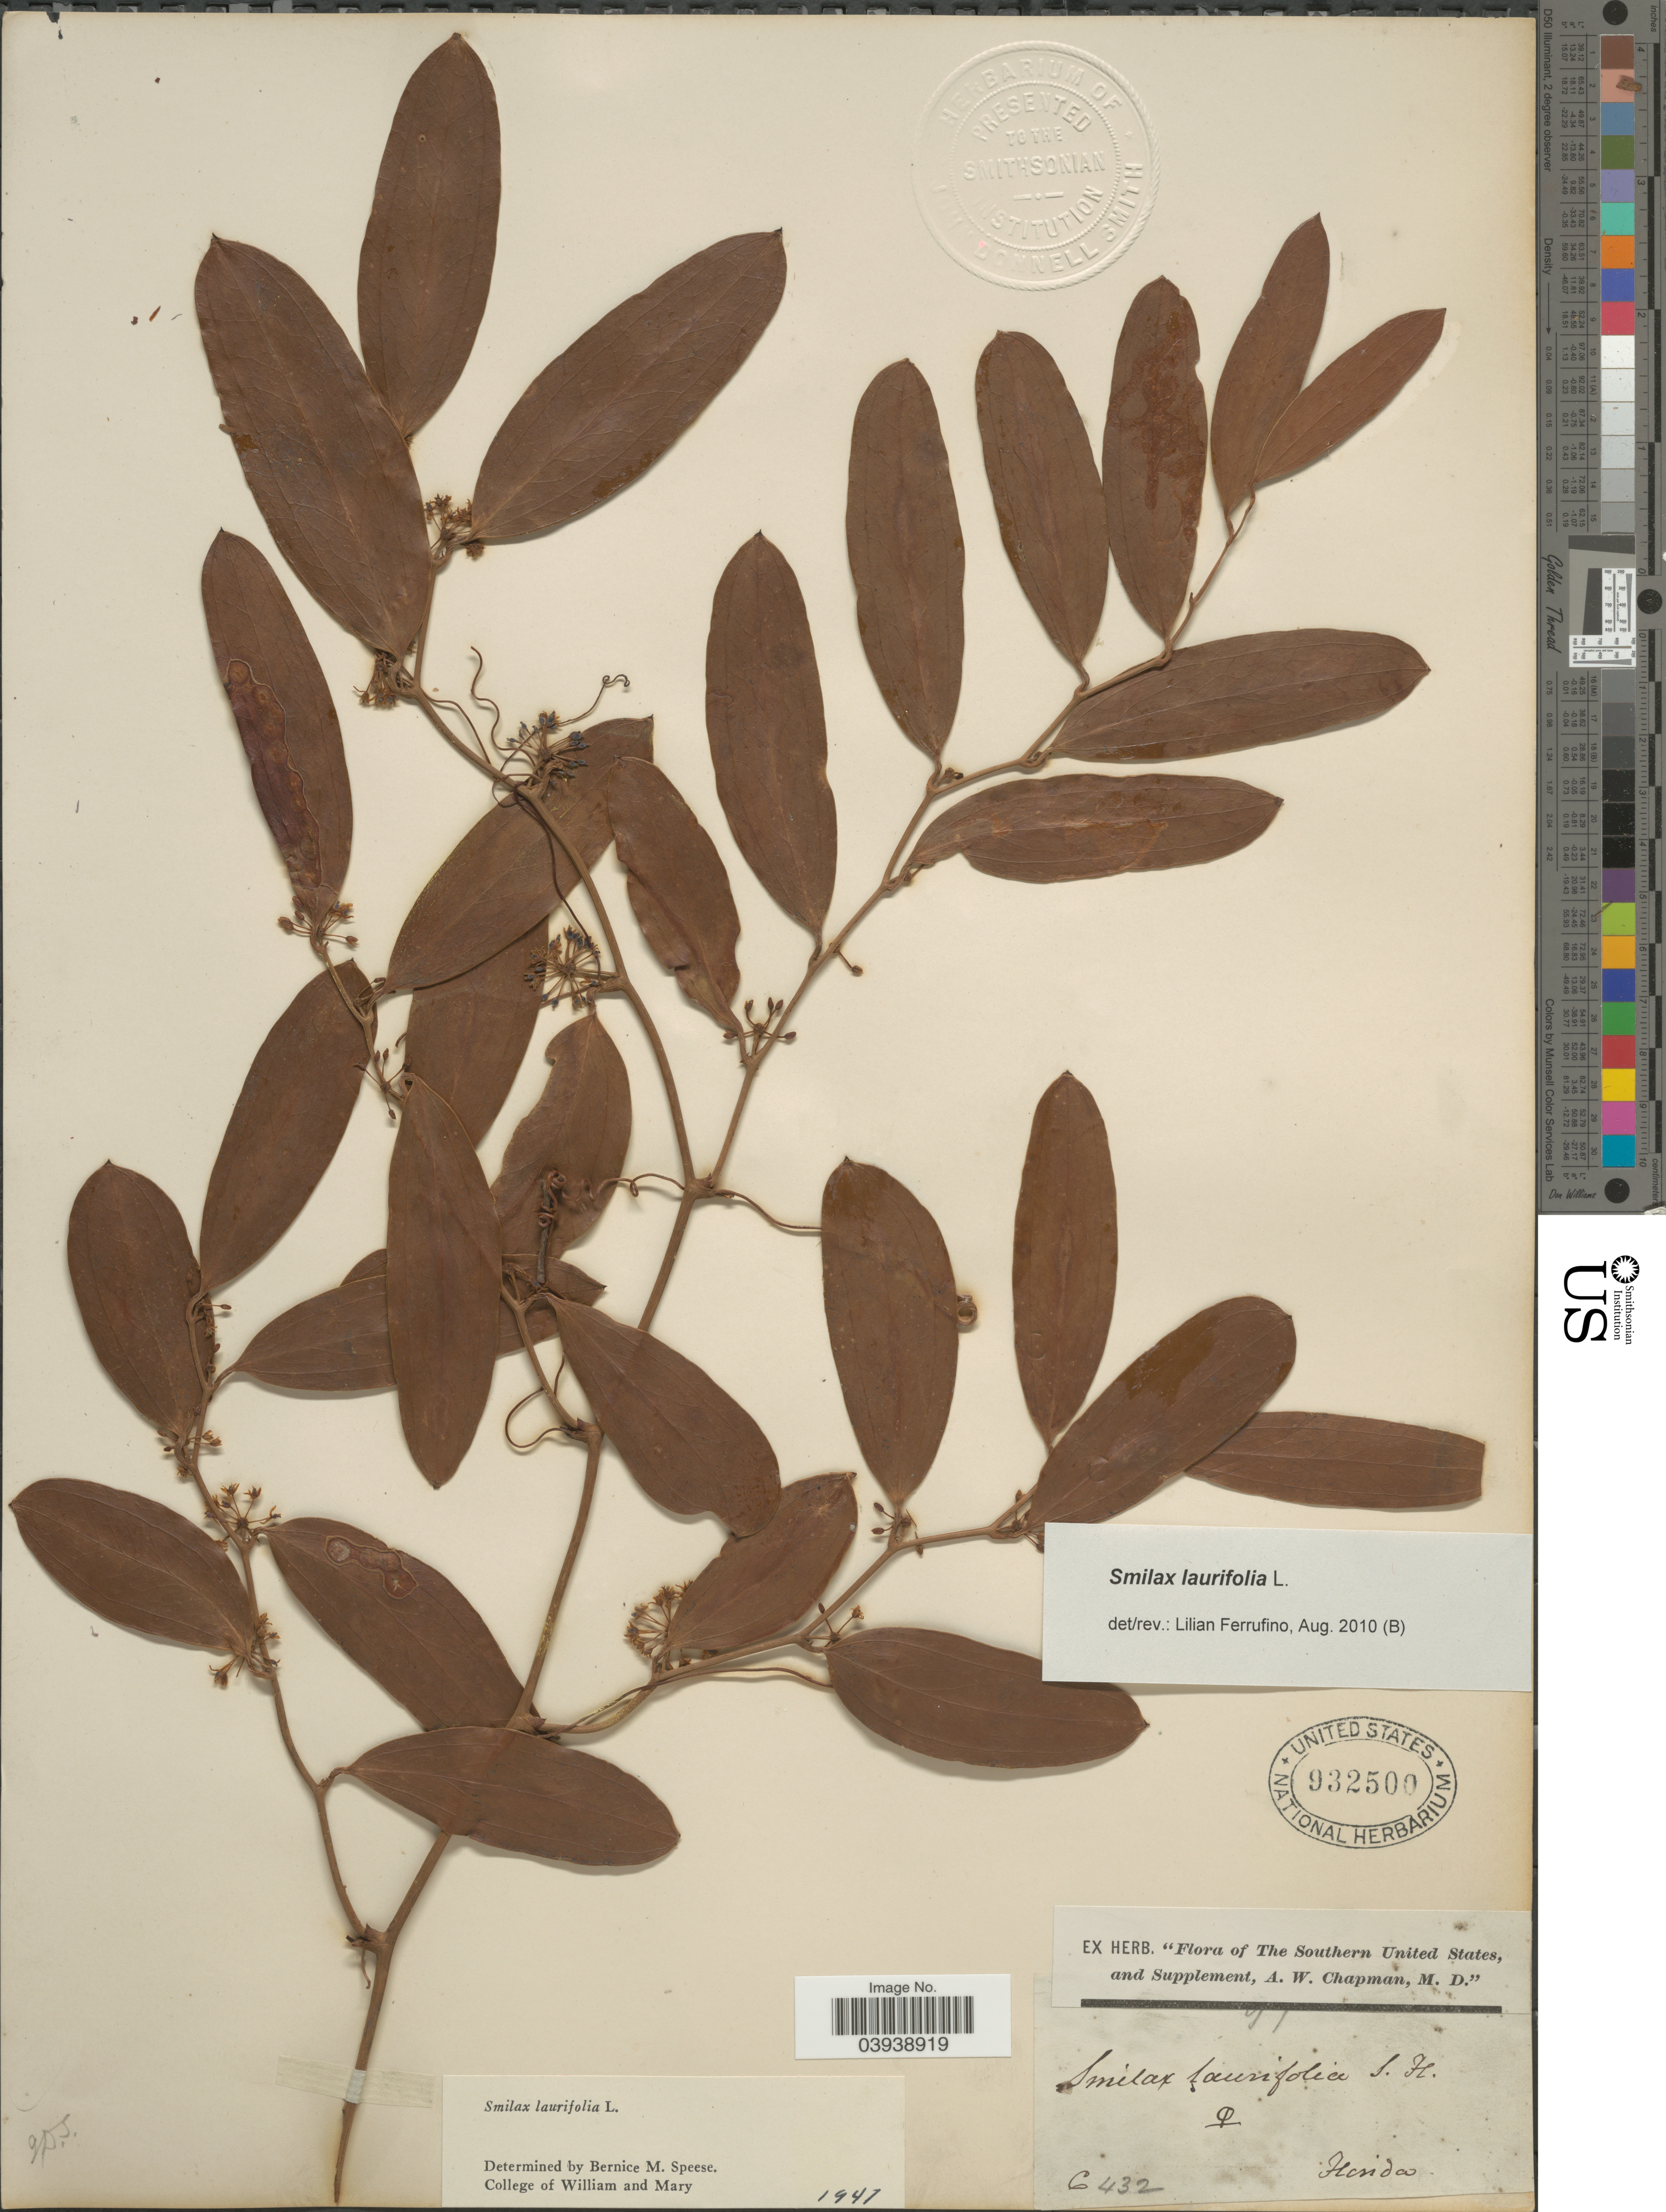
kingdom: Plantae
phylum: Tracheophyta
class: Liliopsida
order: Liliales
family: Smilacaceae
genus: Smilax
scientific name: Smilax laurifolia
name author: L.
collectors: A. W. Chapman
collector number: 6432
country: United States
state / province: Florida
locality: The Southern United States.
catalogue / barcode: US 932500